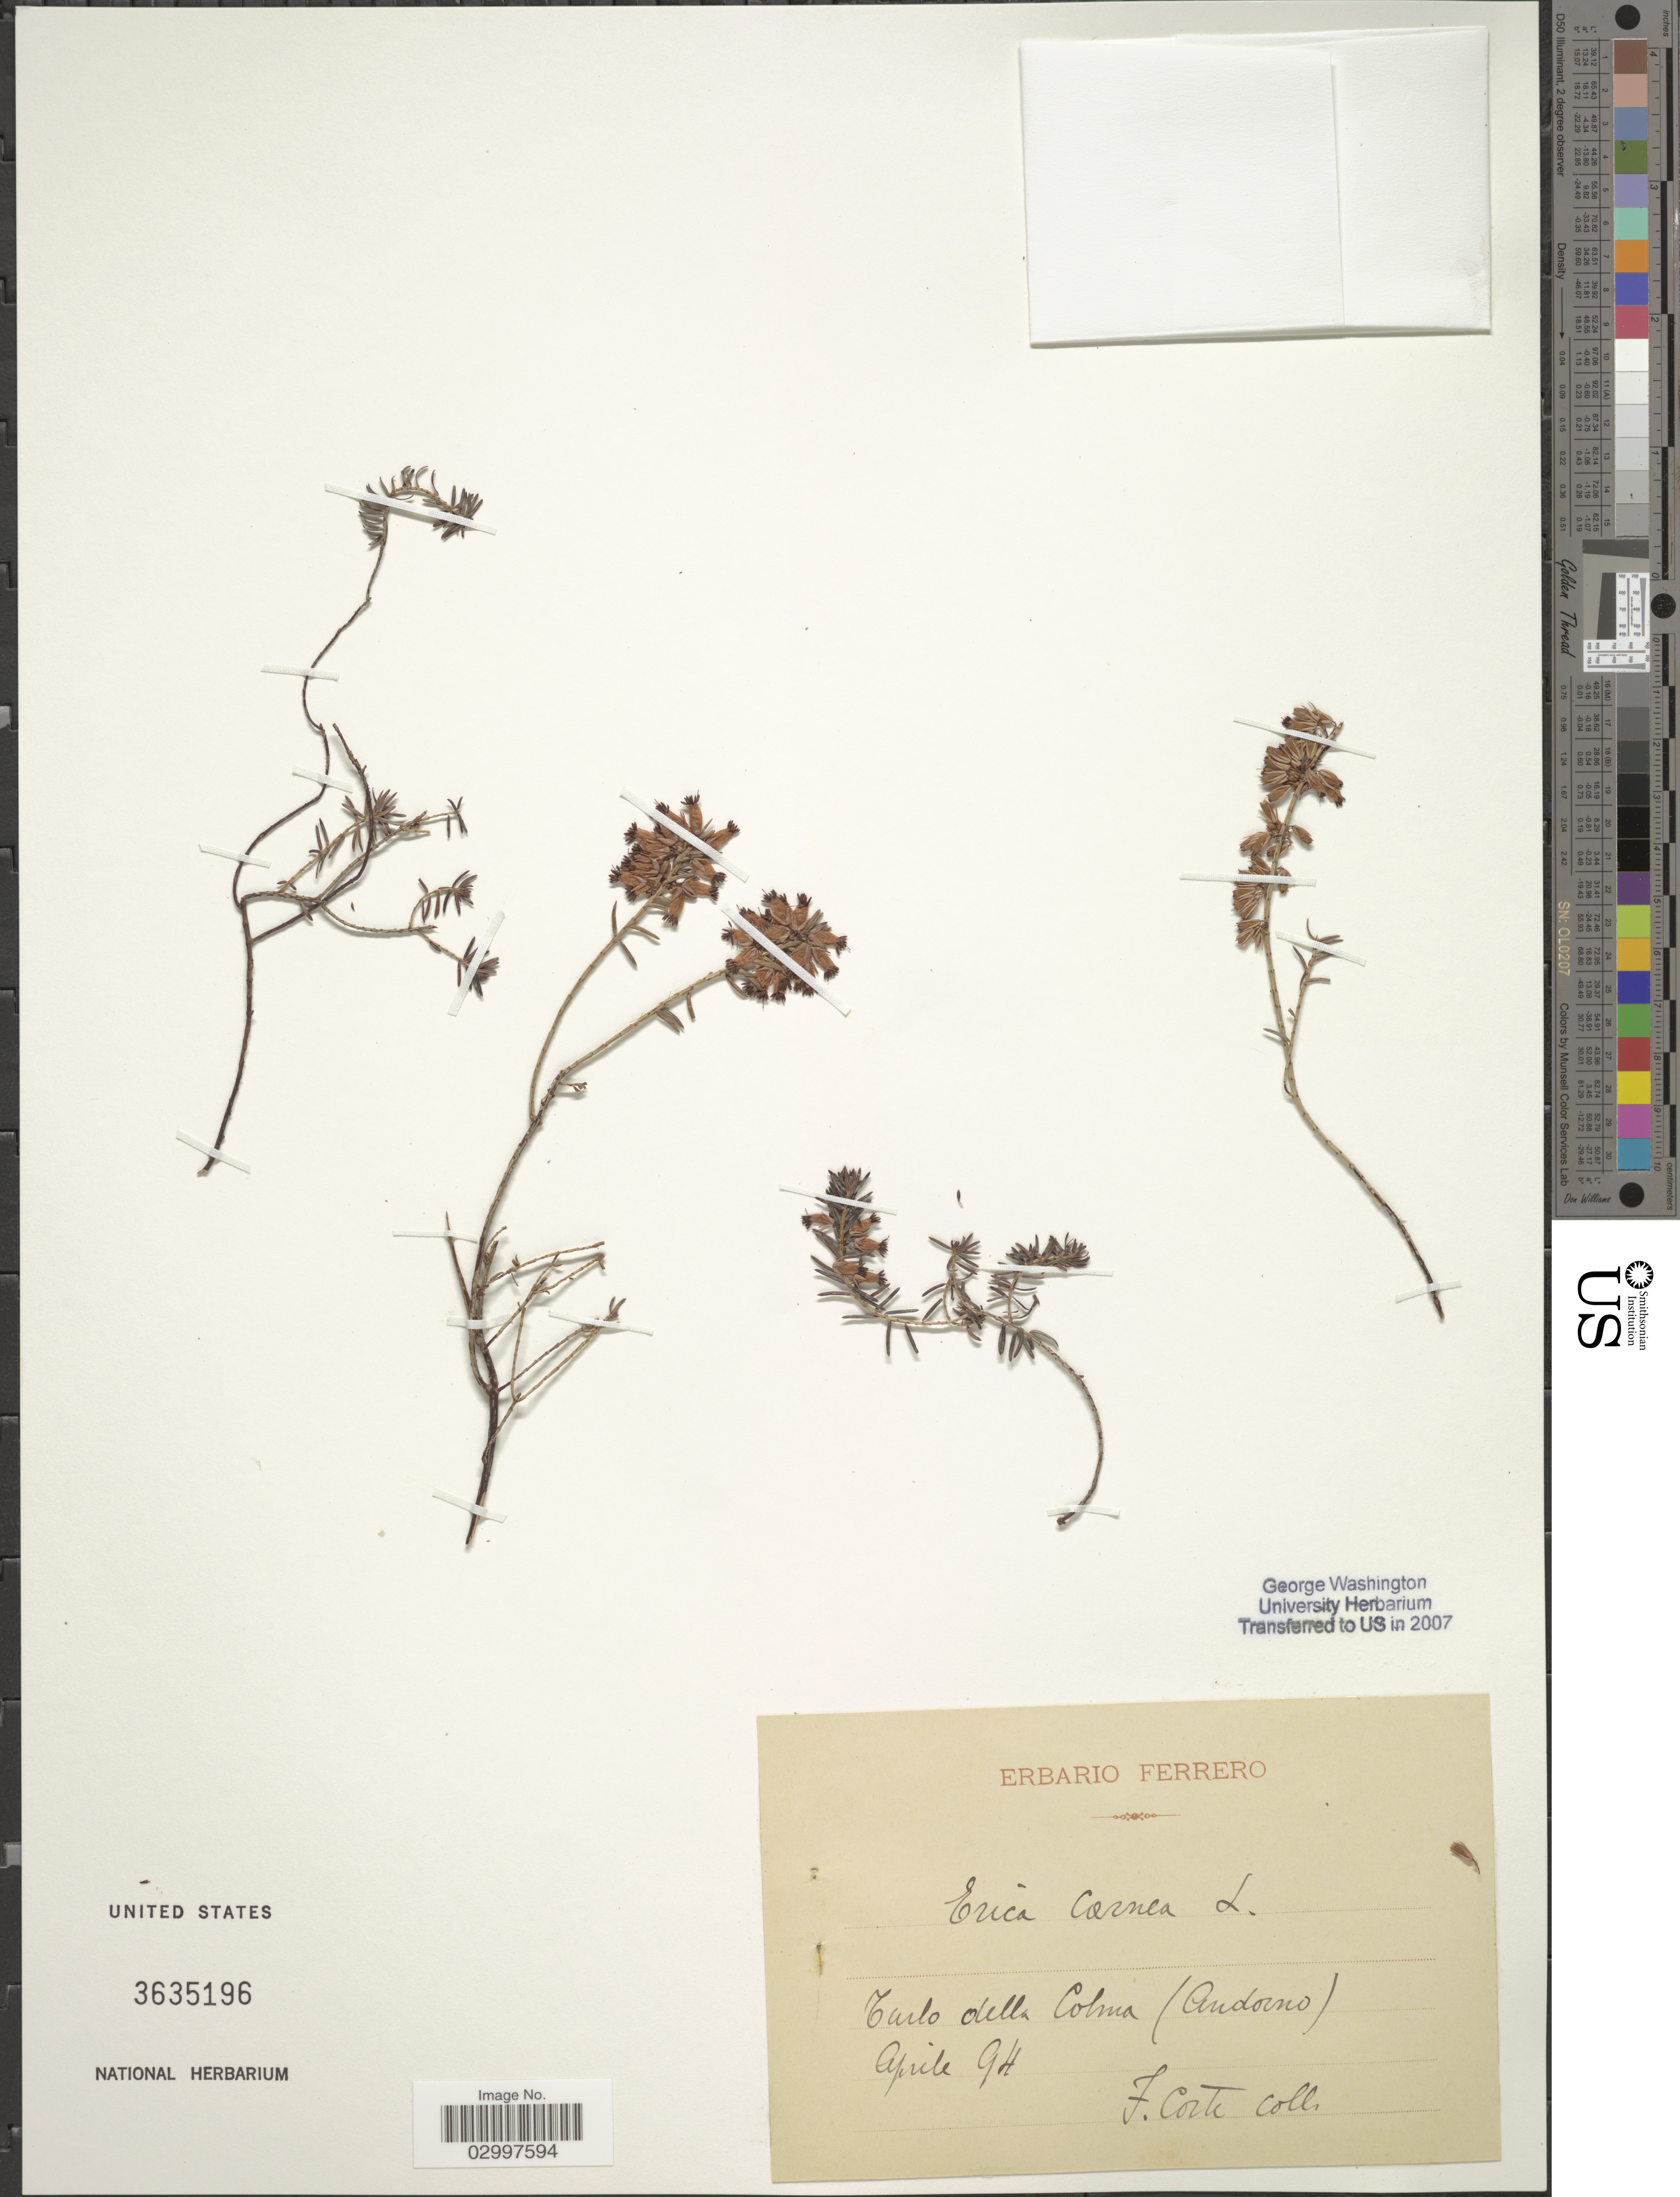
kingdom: Plantae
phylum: Tracheophyta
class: Magnoliopsida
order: Ericales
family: Ericaceae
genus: Erica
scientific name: Erica carnea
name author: L.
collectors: F. Corte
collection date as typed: Transcribed d/m/y: /4/94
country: Italy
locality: Turlo della Colma (Andorno).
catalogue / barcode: US 3635196